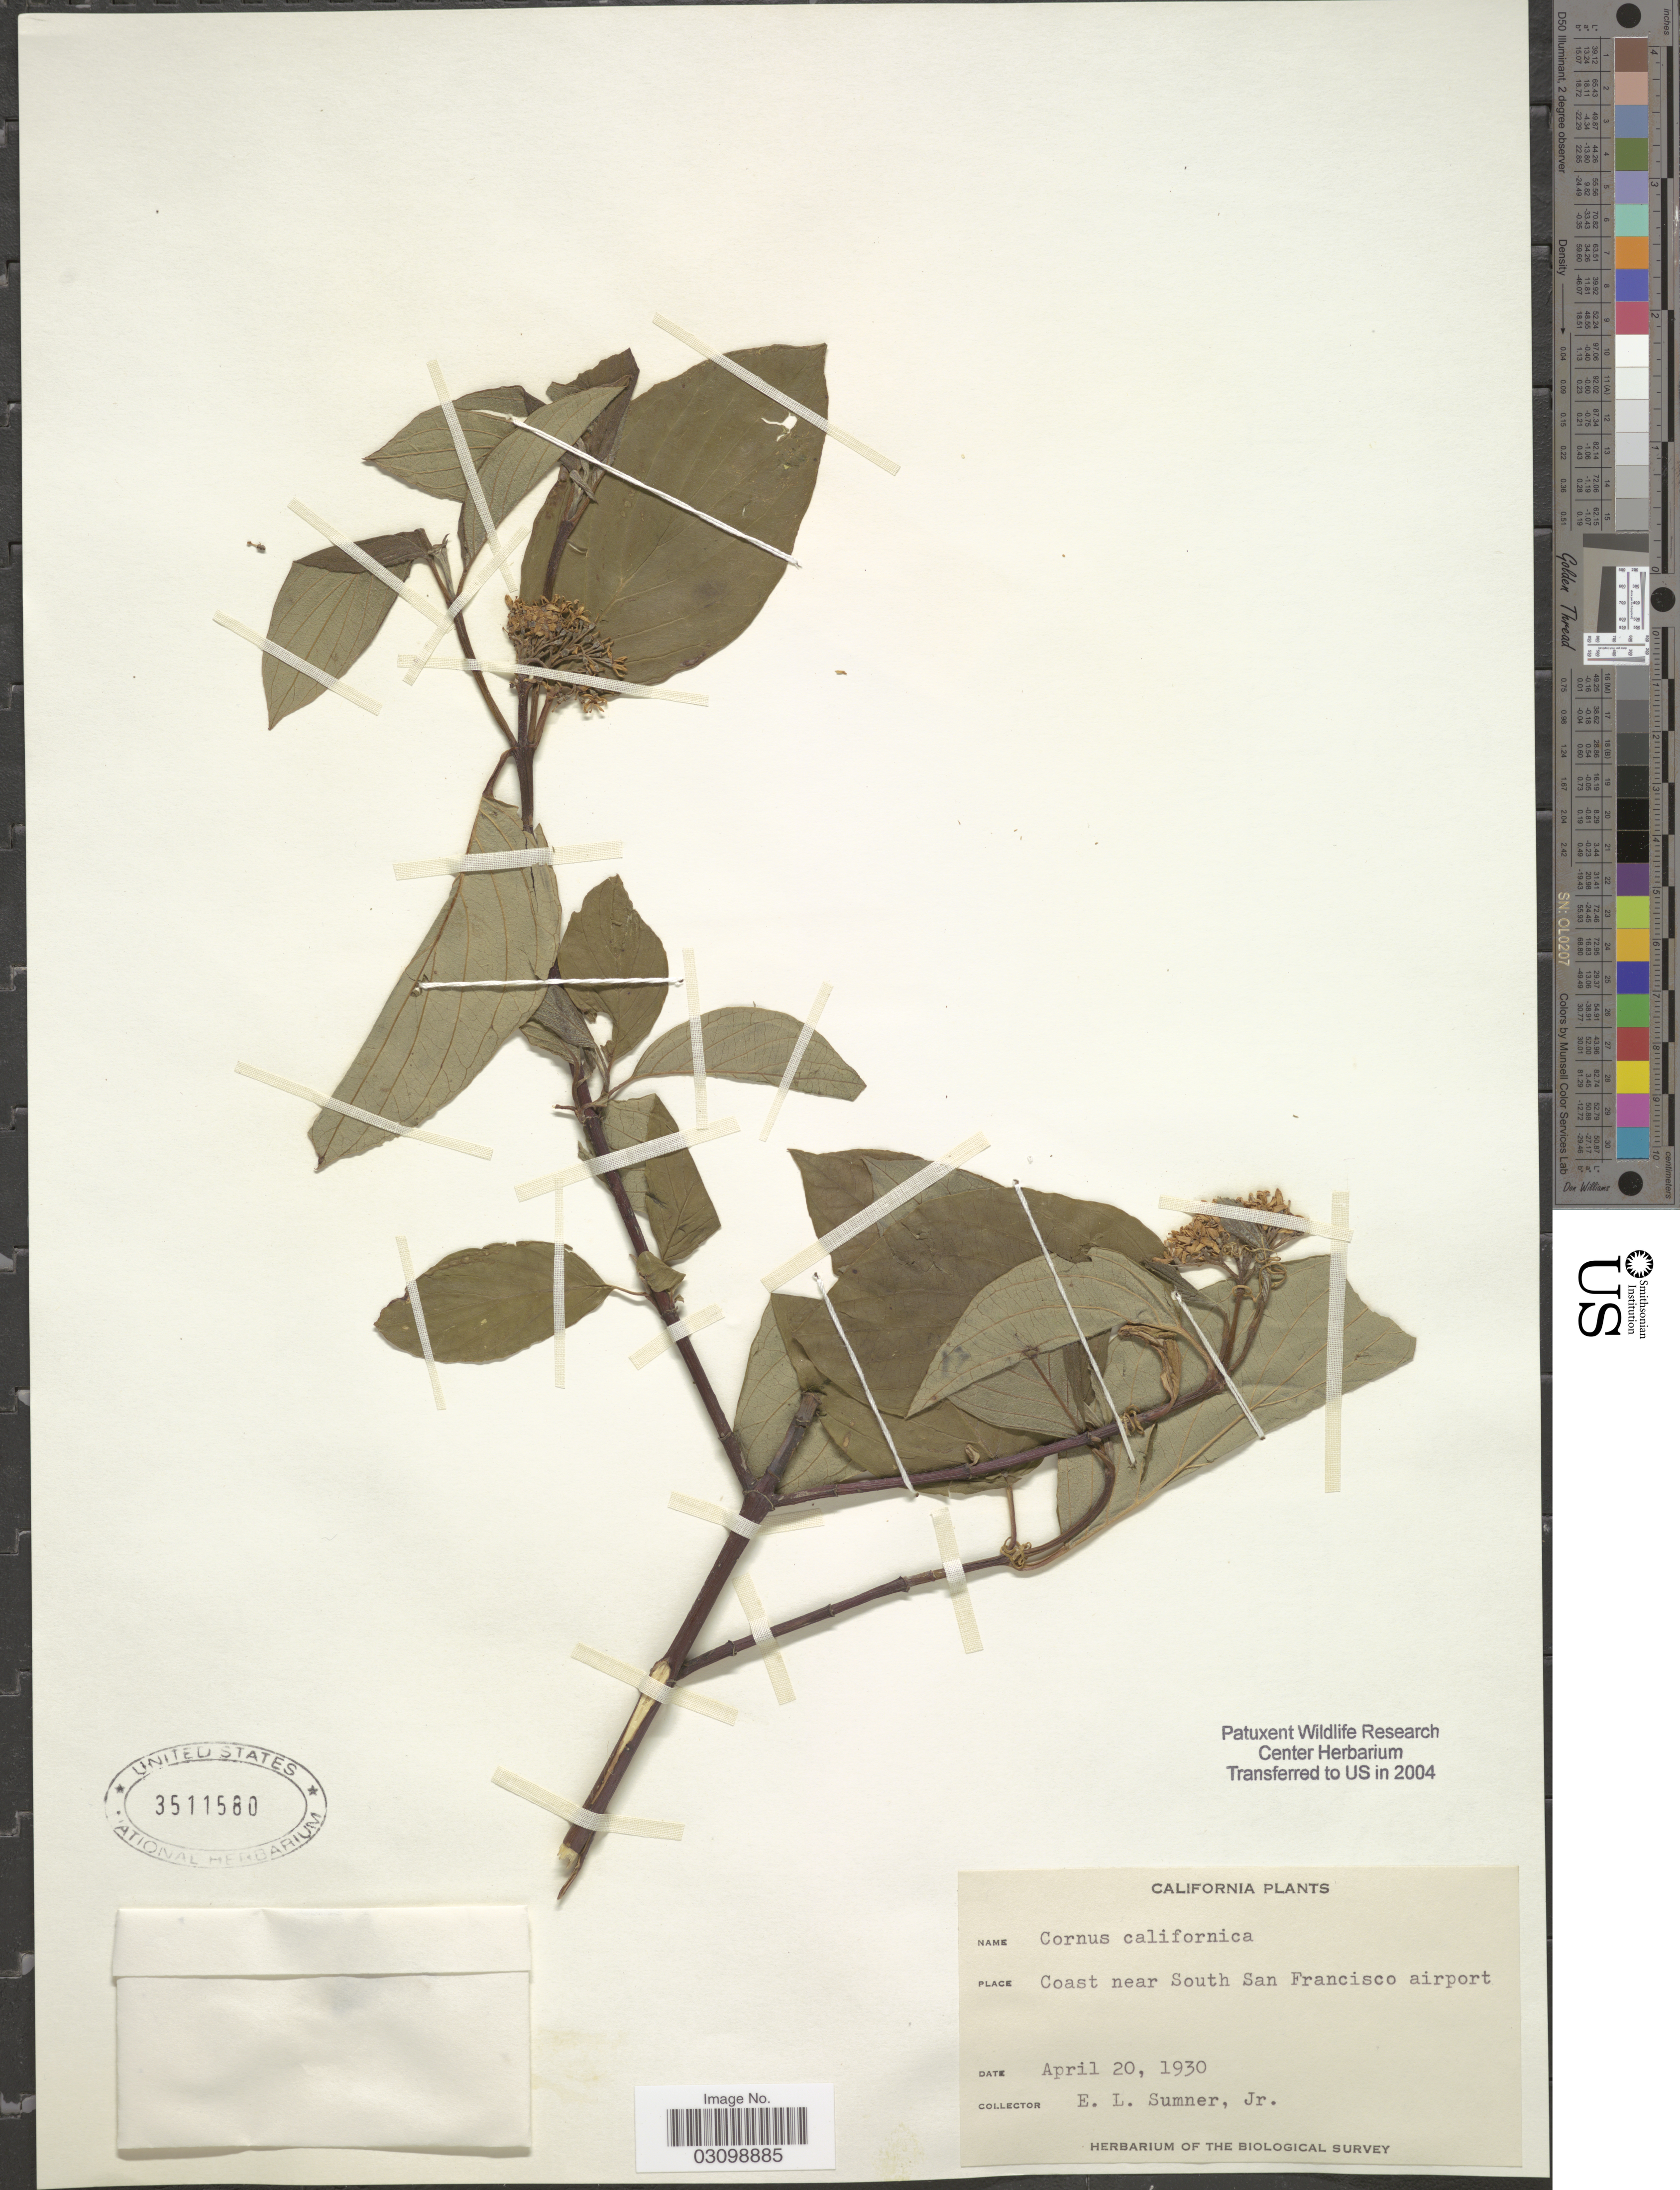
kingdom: Plantae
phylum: Tracheophyta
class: Magnoliopsida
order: Cornales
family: Cornaceae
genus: Cornus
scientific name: Cornus californica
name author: C.A. Mey.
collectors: E. Sumner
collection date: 1930-04-20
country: United States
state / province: California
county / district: San Francisco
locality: Coast near South San Francisco airport.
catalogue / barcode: US 3511580